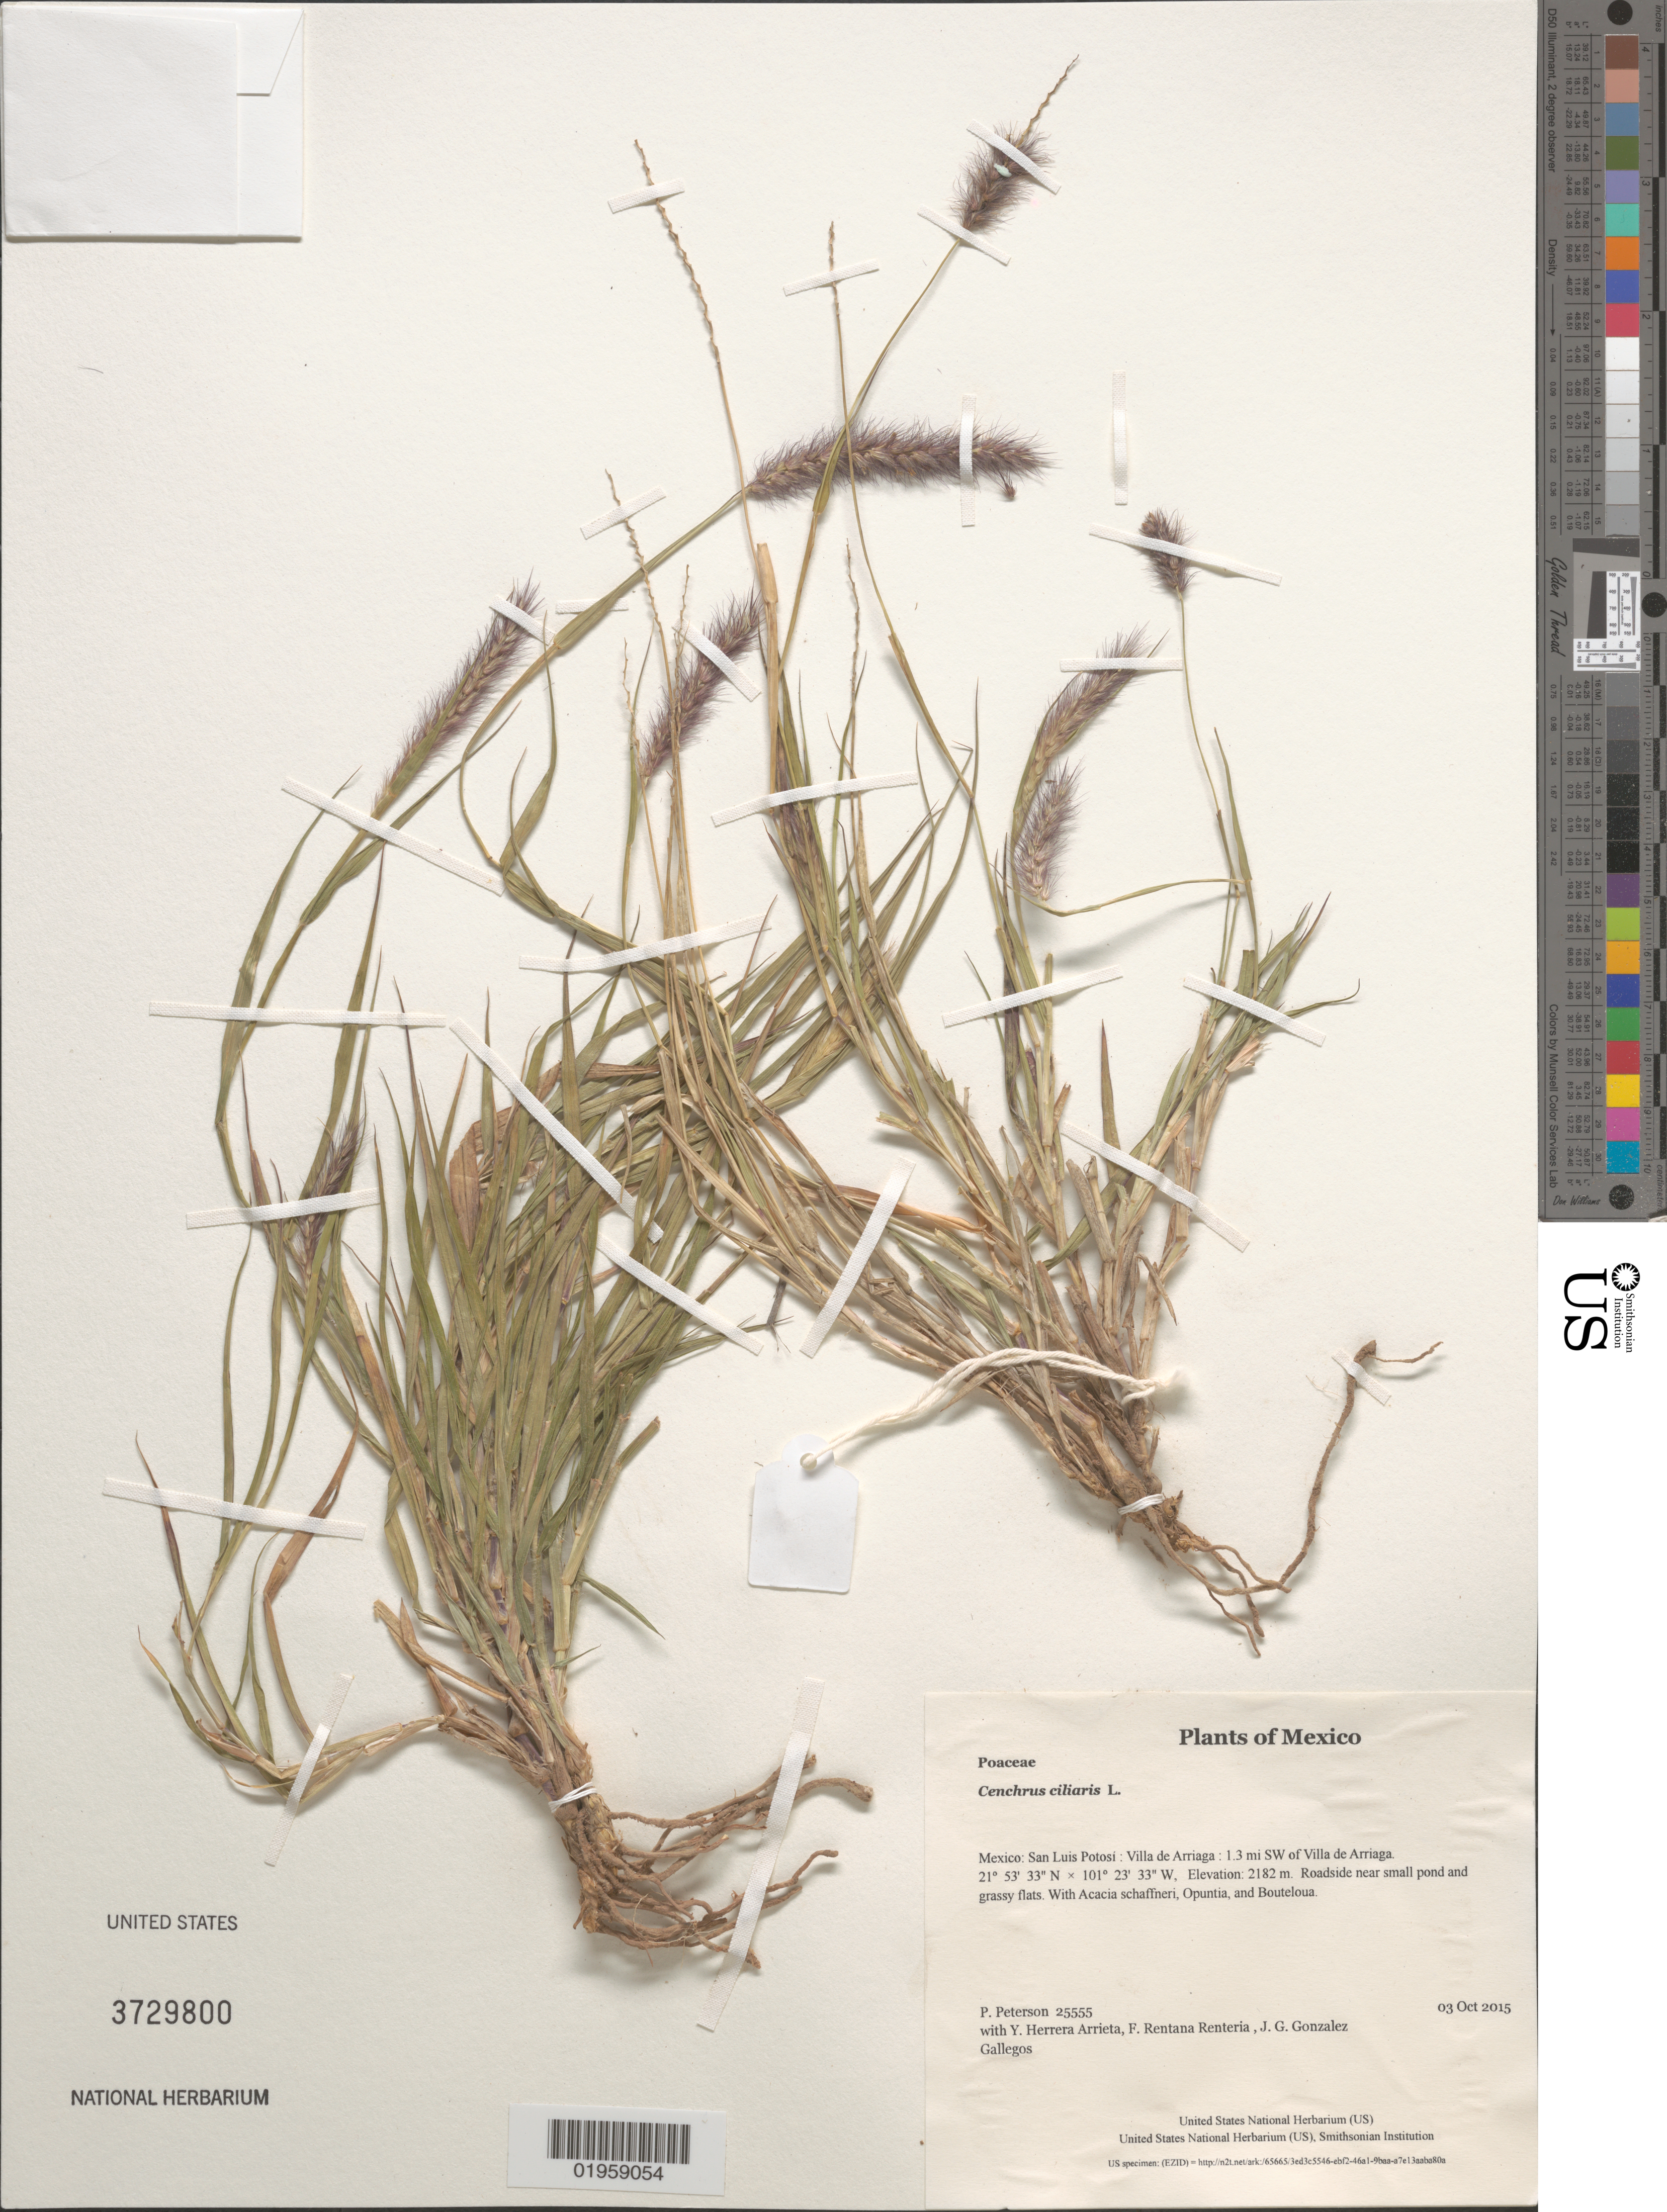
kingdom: Plantae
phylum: Tracheophyta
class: Liliopsida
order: Poales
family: Poaceae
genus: Cenchrus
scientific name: Cenchrus ciliaris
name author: L.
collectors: P. M. Peterson, Y. Herrera Arrieta, F. Rentana Renteria & J. G. Gonzalez Gallegos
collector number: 25555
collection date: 2015-10-03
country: Mexico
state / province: San Luis Potosí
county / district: Villa de Arriaga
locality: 1.3 mi SW of Villa de Arriaga.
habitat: Roadside near small pond and grassy flats.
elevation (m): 2182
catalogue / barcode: US 3729800